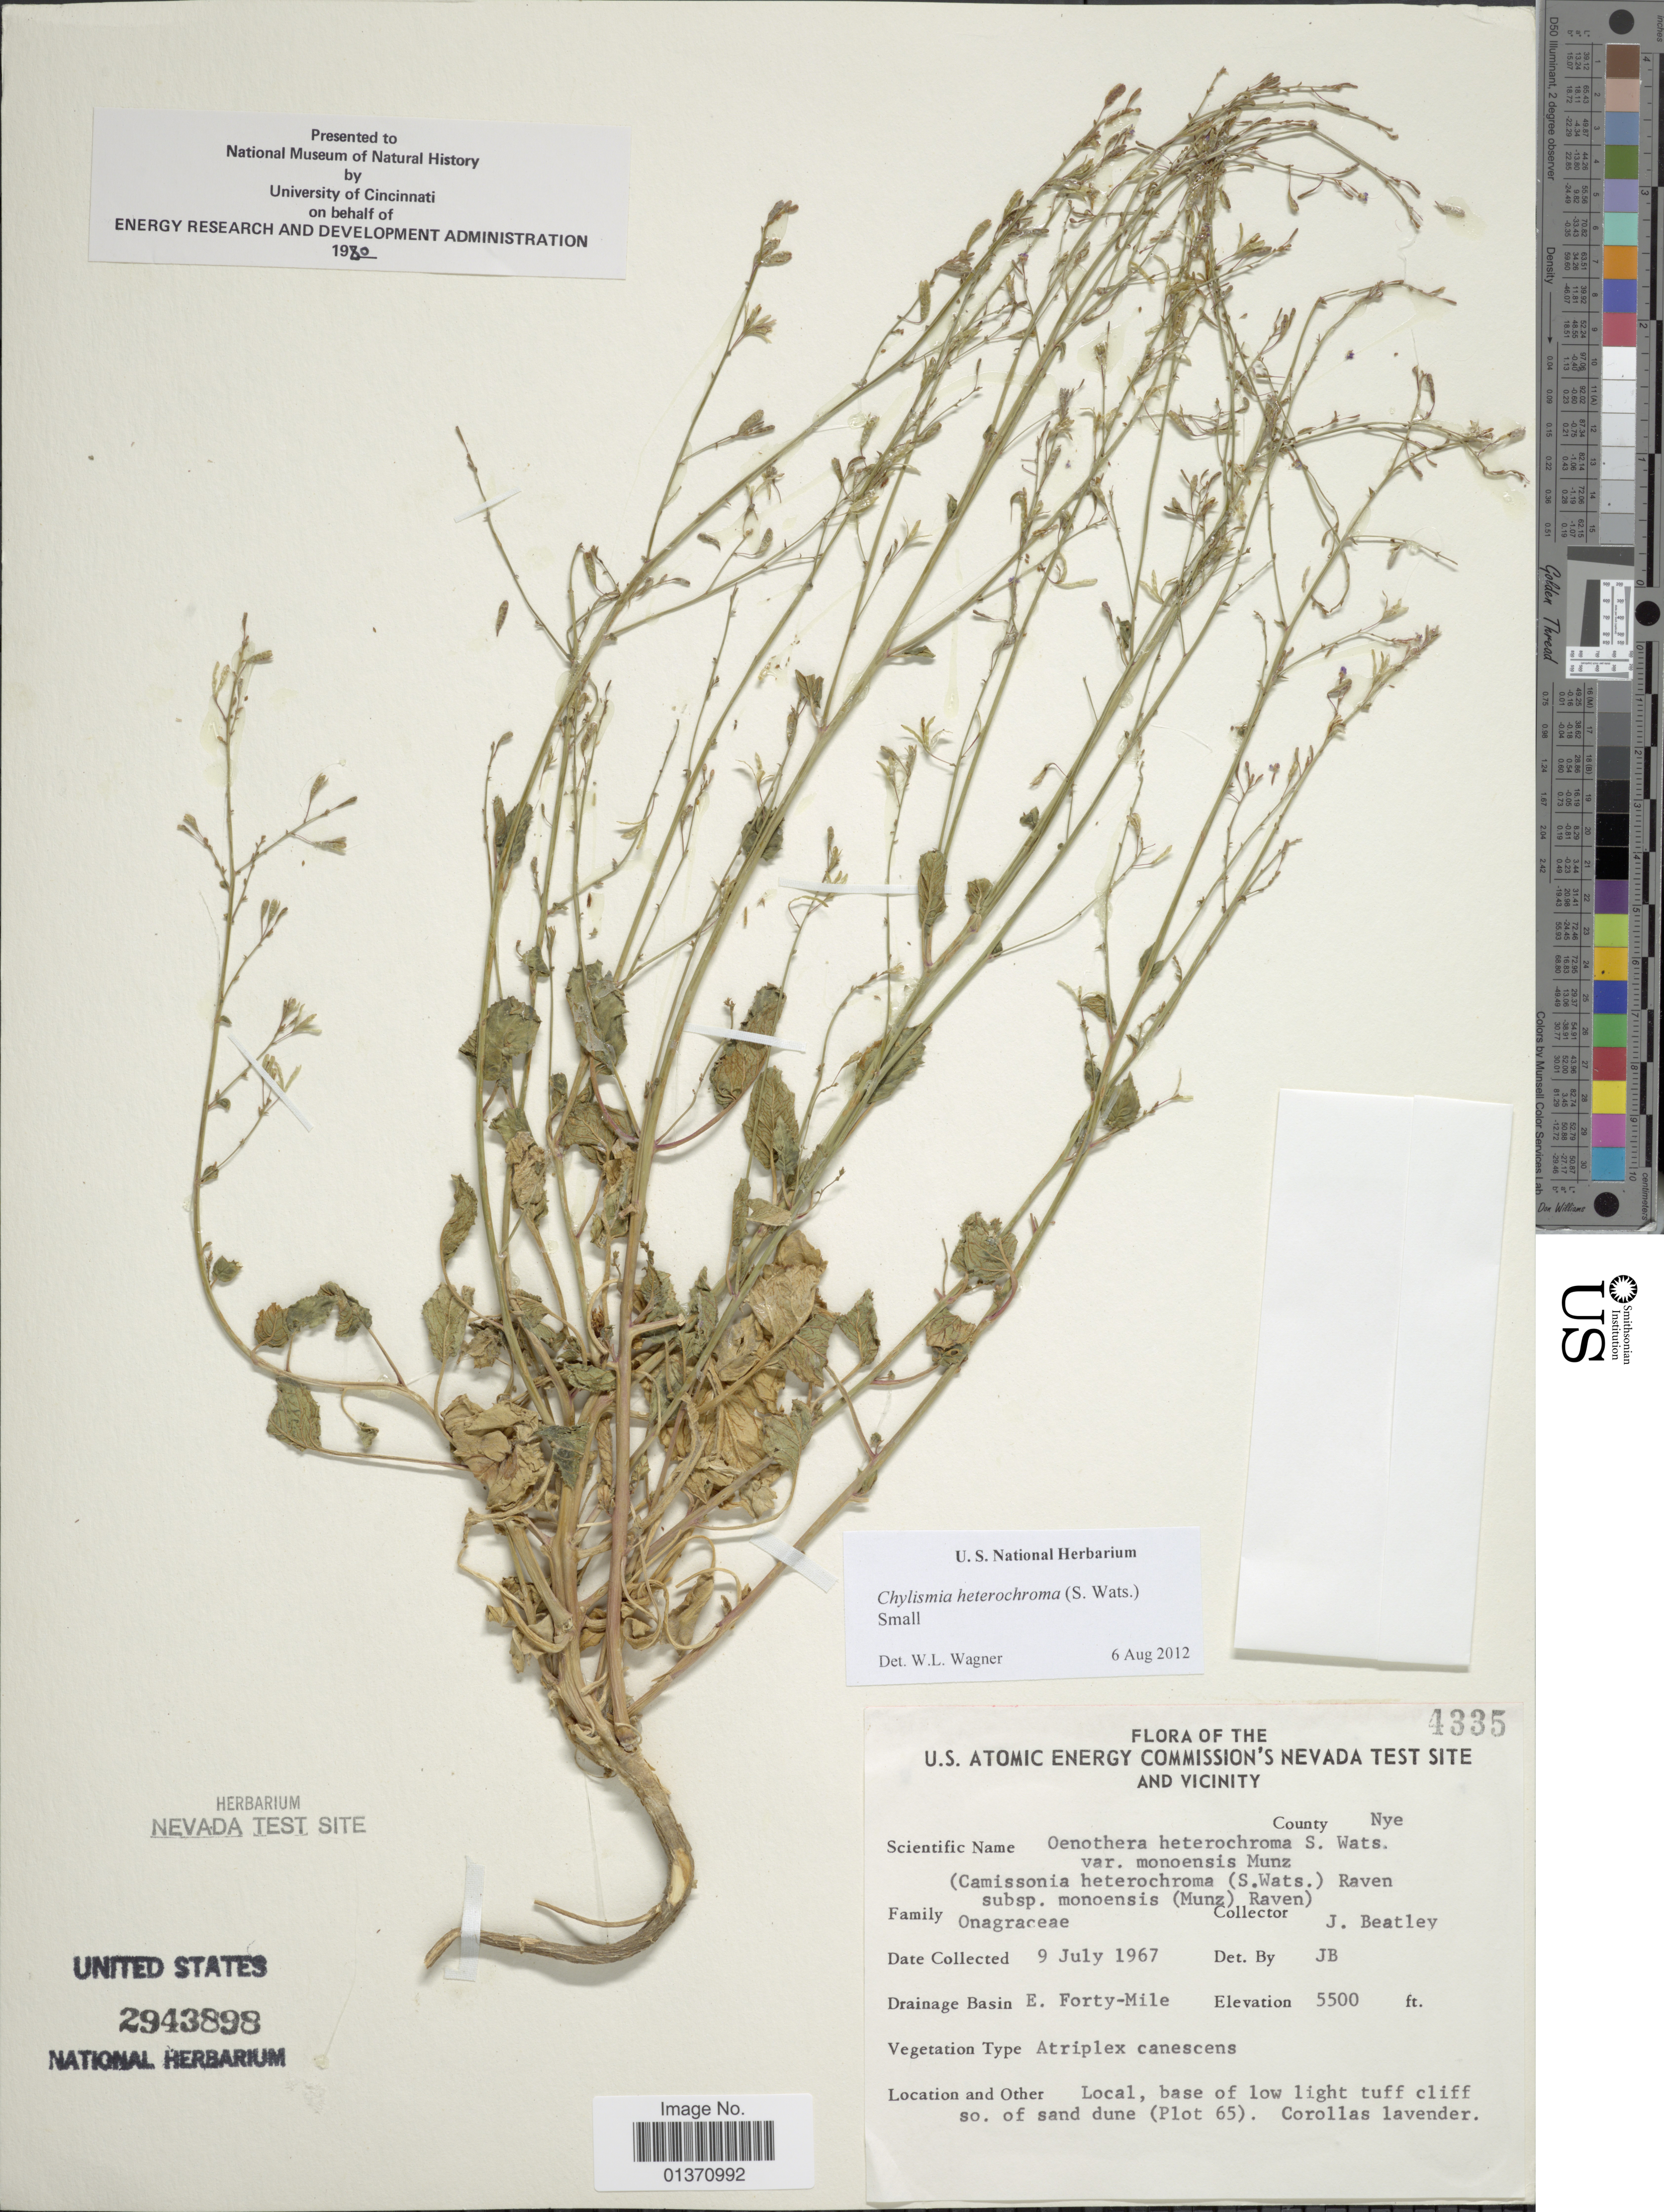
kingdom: Plantae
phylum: Tracheophyta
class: Magnoliopsida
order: Myrtales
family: Onagraceae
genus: Chylismia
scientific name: Chylismia heterochroma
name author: (S. Watson) Small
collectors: J. C. Beatley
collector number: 4335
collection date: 1967-07-09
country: United States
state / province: Nevada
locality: U. S. Atomic Energy Commission's Nevada Test Site and Vicinity, E. Forty-Mile, local, base of low light tuff cliff so. of sand dune (Plot 65), County Nye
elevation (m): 1676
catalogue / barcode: US 2943898